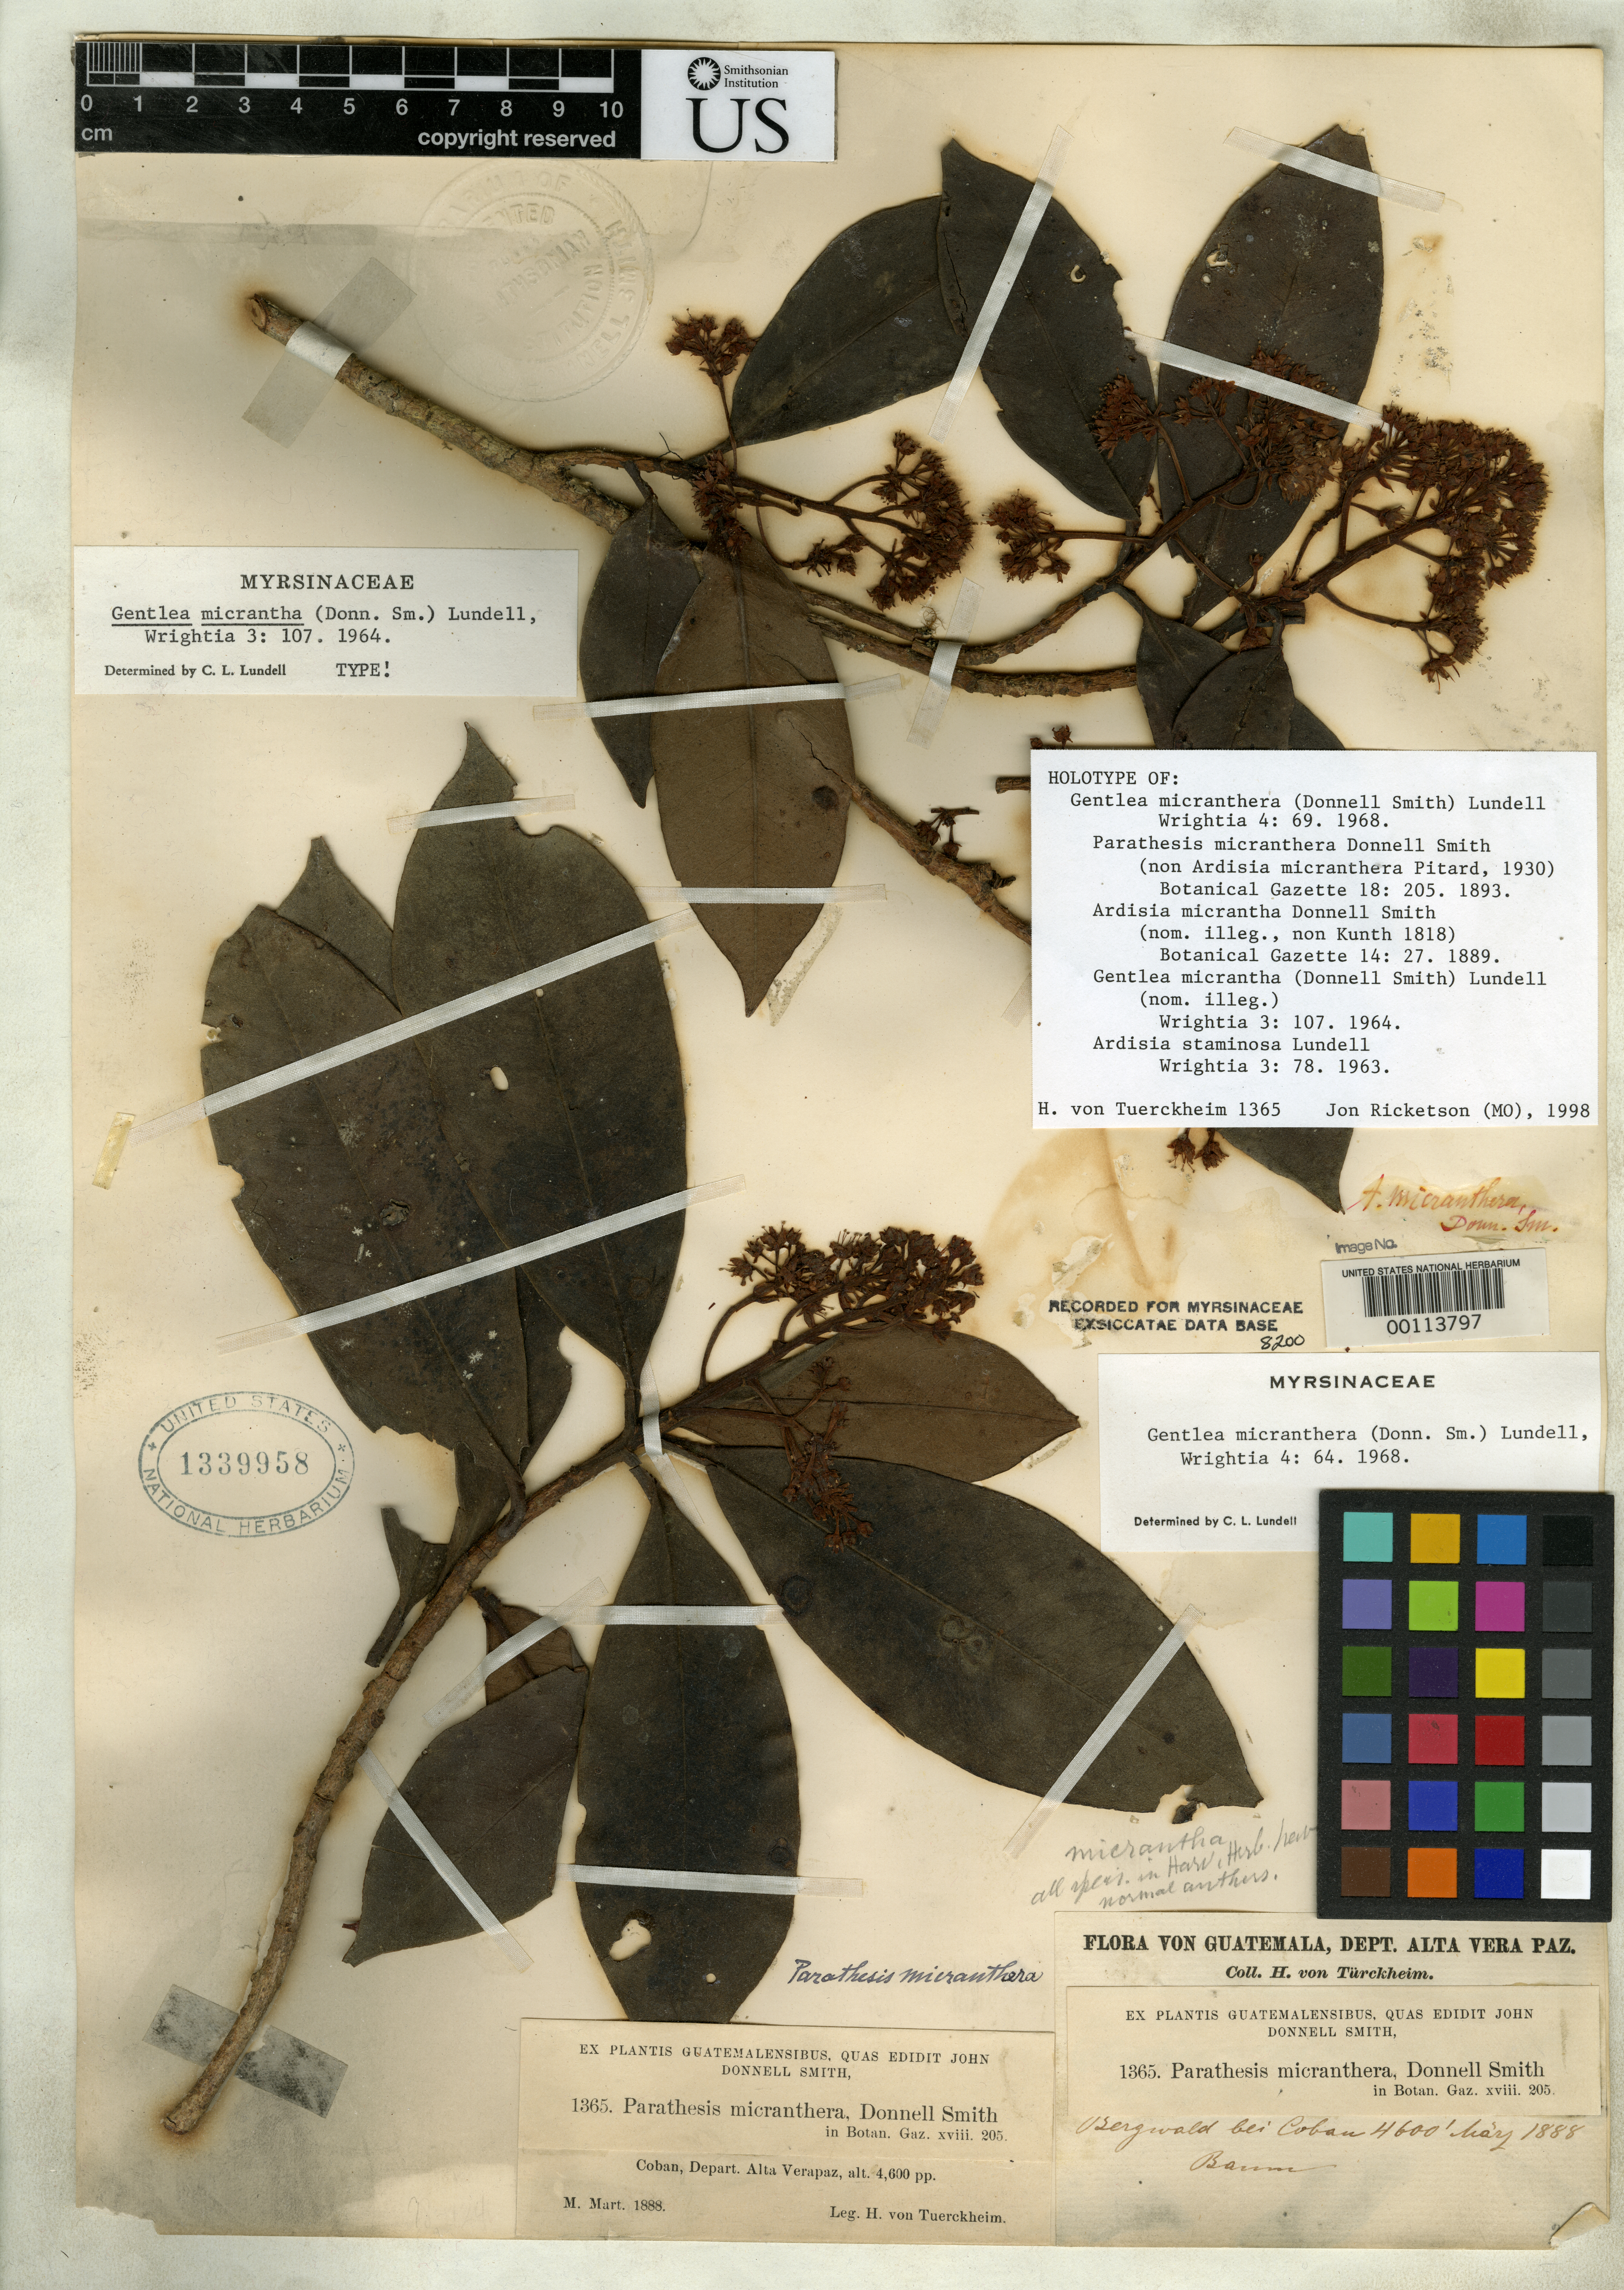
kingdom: Plantae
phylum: Tracheophyta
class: Magnoliopsida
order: Ericales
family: Primulaceae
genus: Ardisia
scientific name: Ardisia micrantha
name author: Donn. Sm.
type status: Holotype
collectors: H. von Türckheim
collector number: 1365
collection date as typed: Mar 1888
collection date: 1888-03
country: Guatemala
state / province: Alta Verapaz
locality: Cobán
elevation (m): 1402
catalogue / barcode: US 1339958